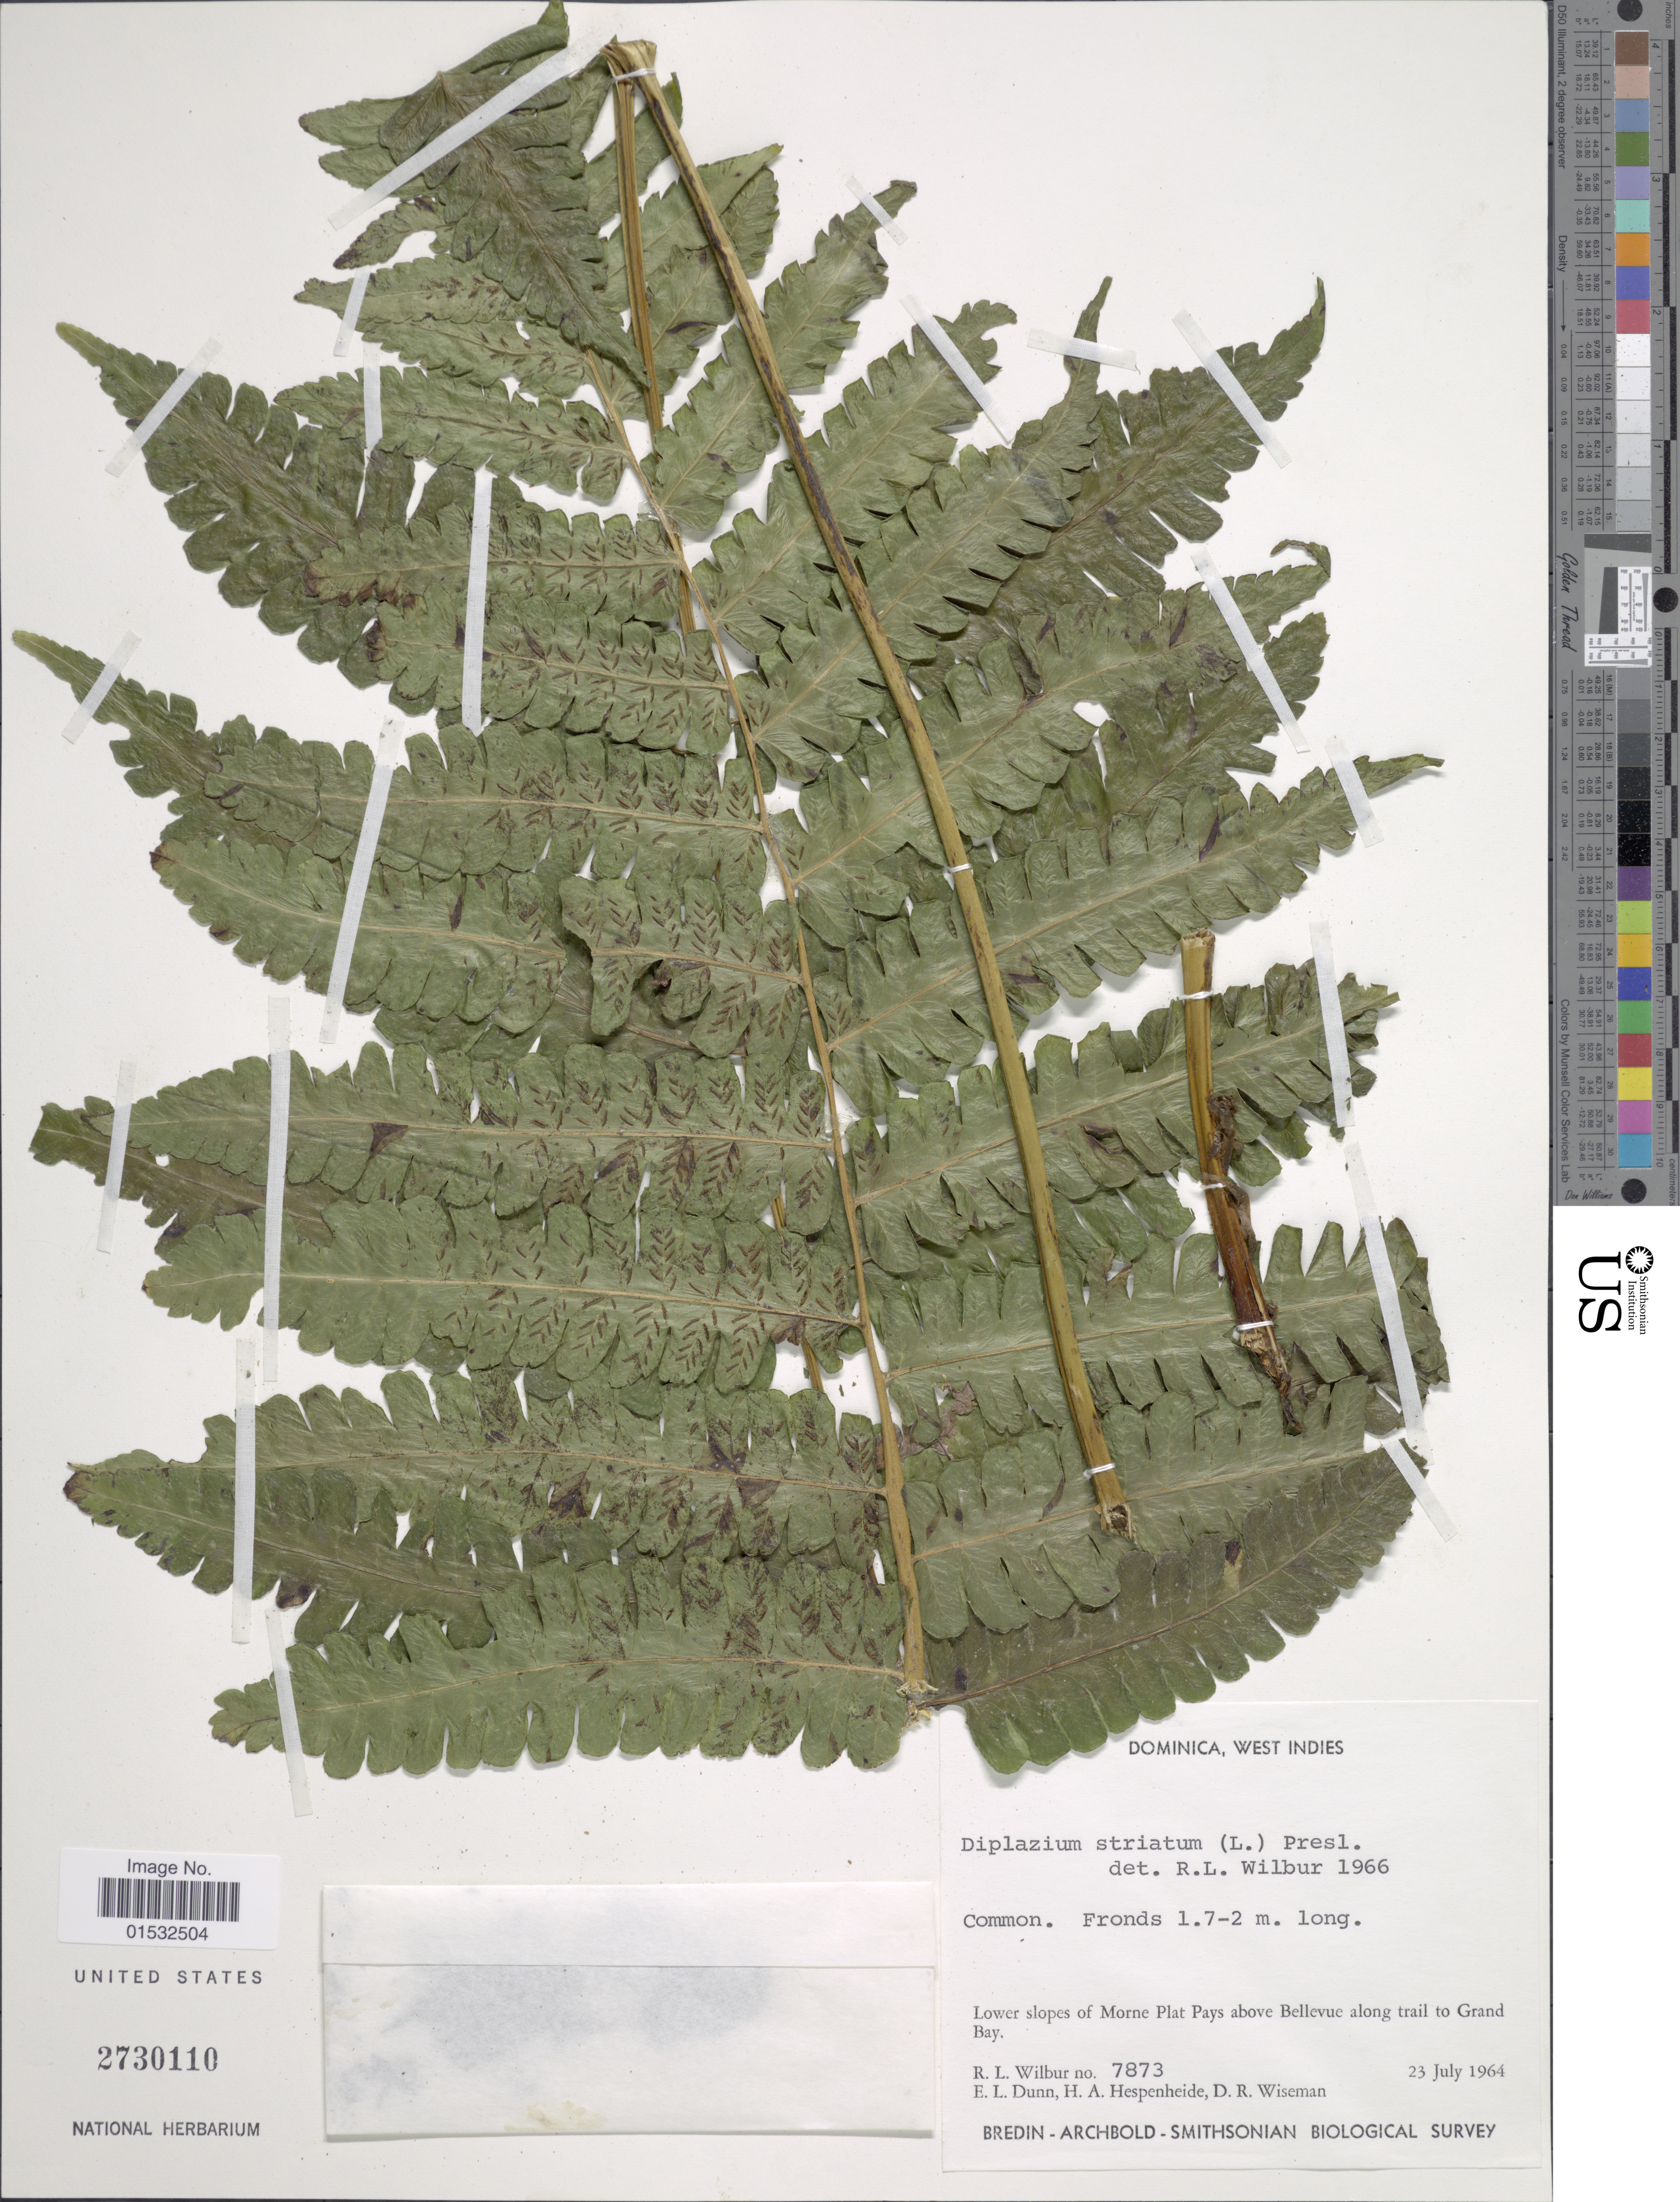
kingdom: Plantae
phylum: Tracheophyta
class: Polypodiopsida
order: Polypodiales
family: Athyriaceae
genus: Diplazium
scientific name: Diplazium striatum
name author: (L.) C. Presl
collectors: R. L. Wilbur, E. Dunn, H. Hespendheide & D. R. Wiseman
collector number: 7873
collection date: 1964-07-23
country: Dominica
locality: Lower slopes of Morne Plat Pays above Bellevue along trail to Grand Bay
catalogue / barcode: US 2730110